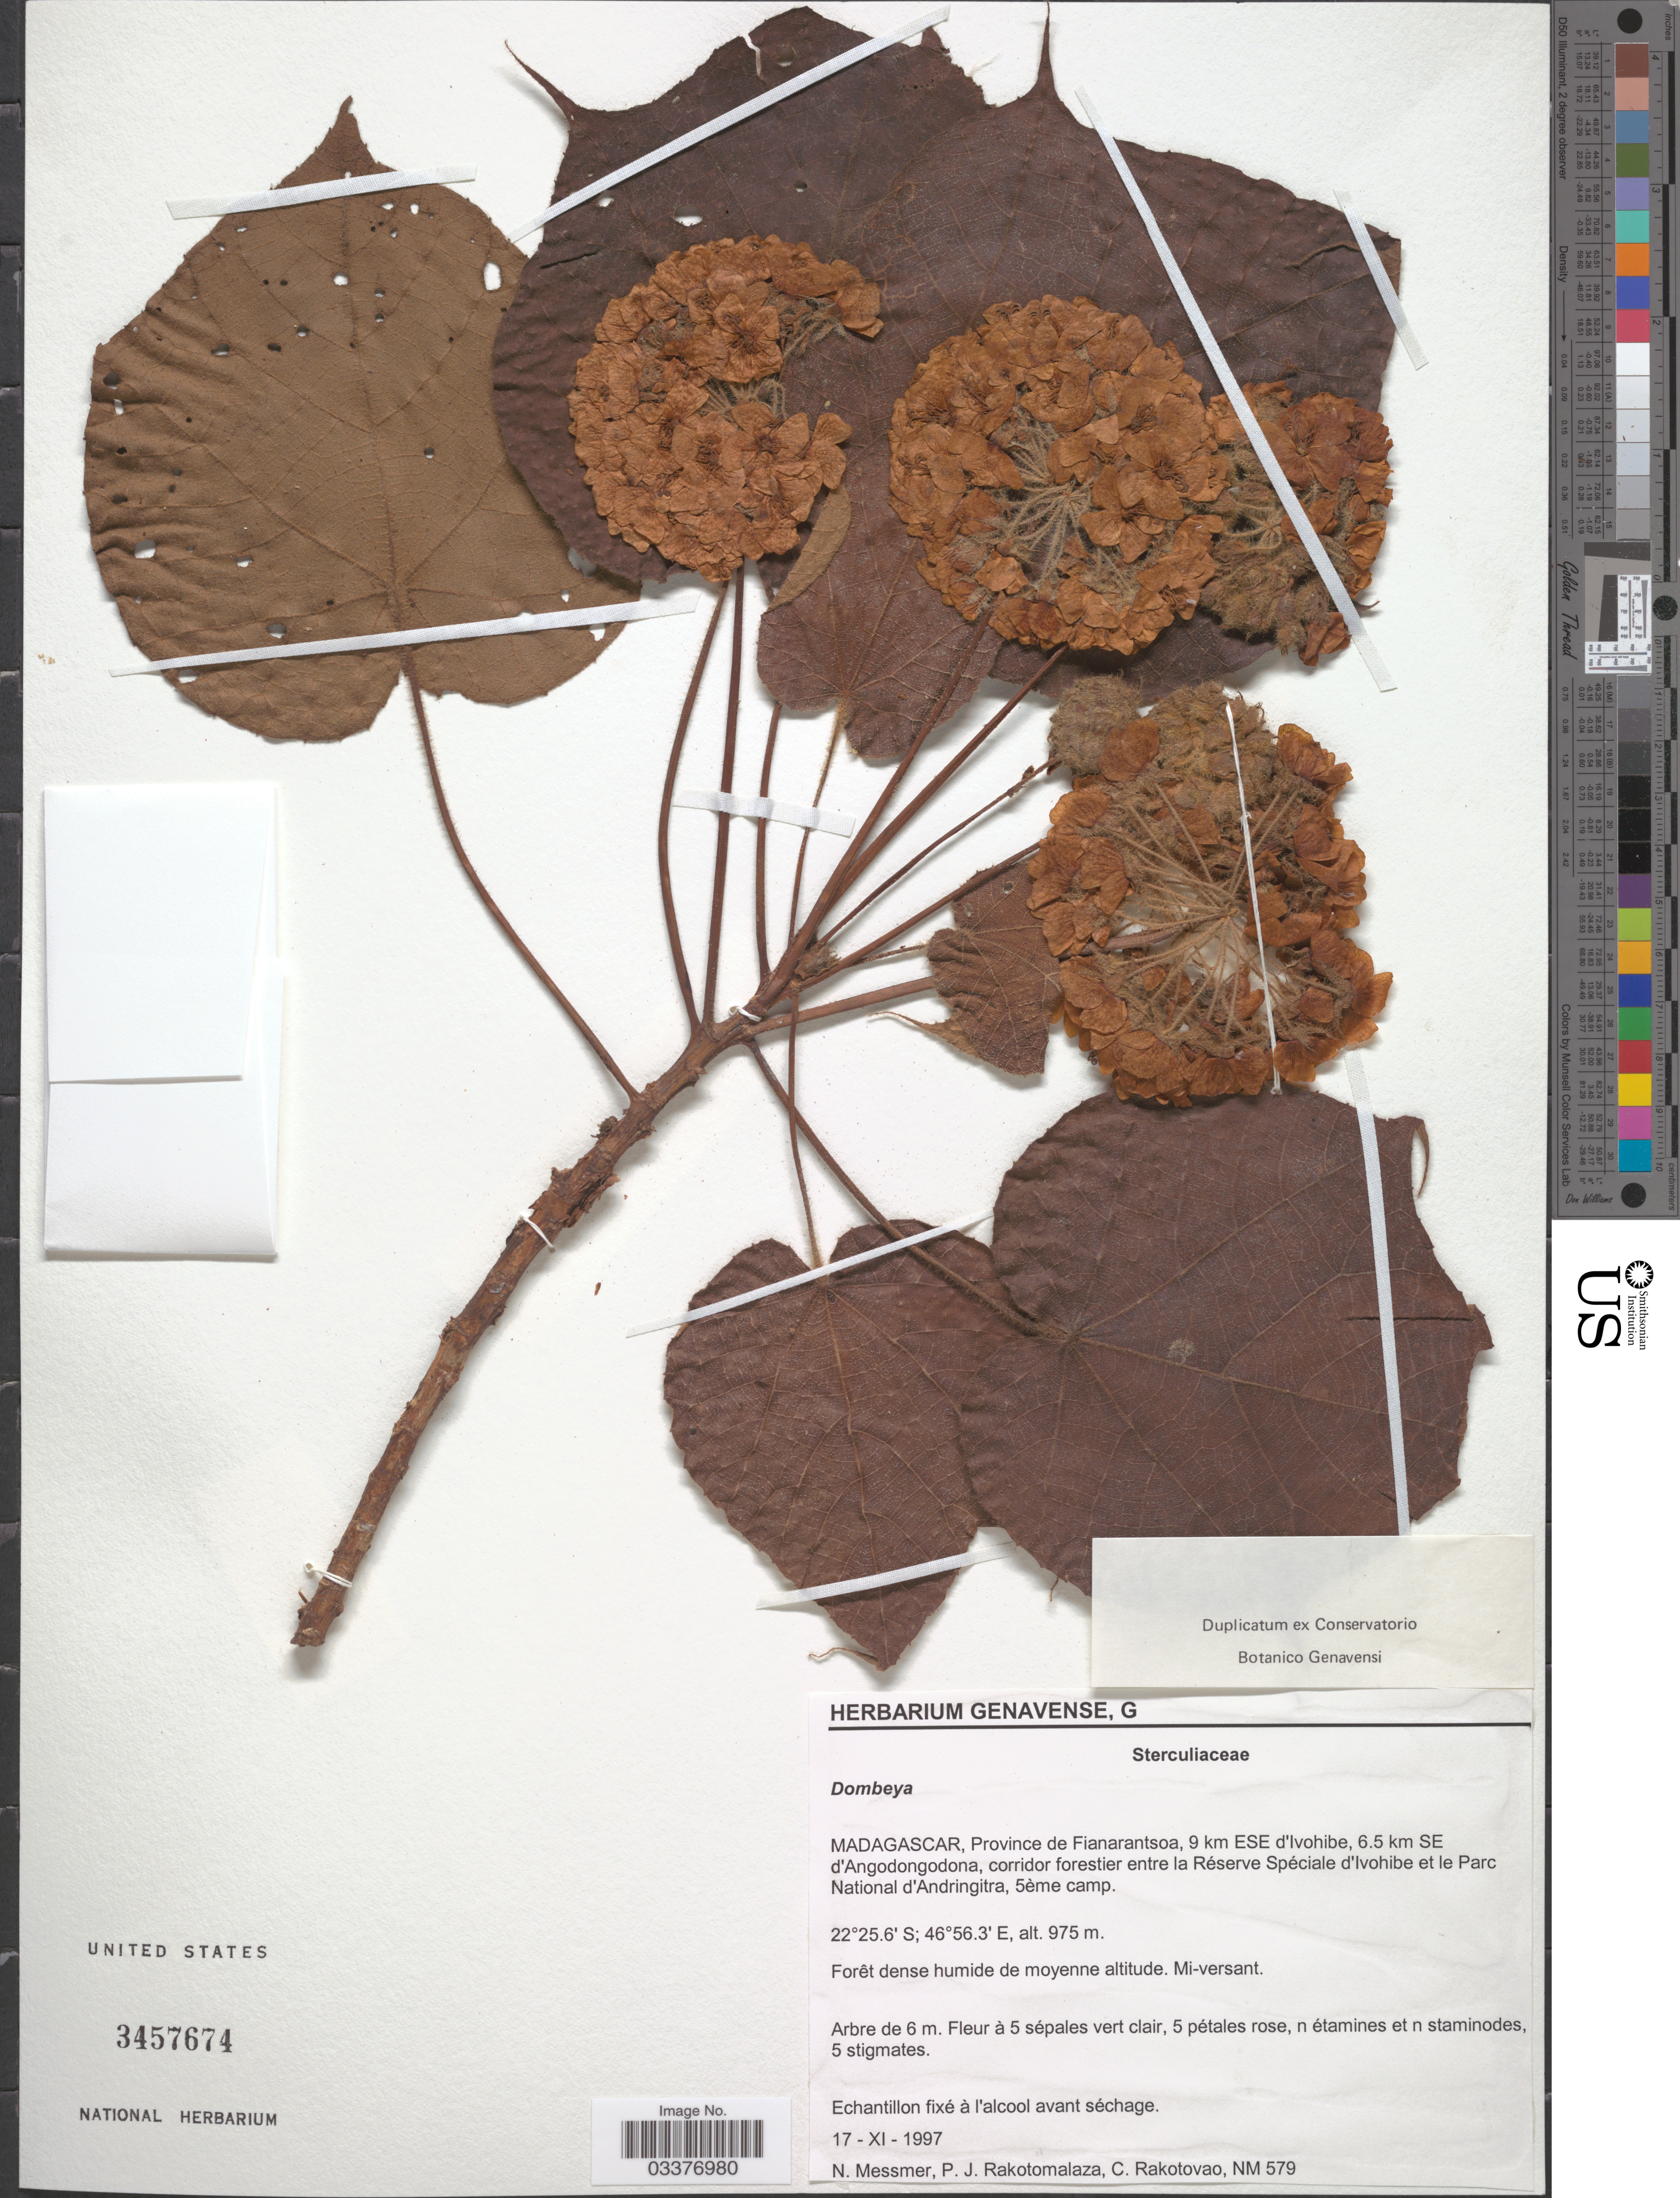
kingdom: Plantae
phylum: Tracheophyta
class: Magnoliopsida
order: Malvales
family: Malvaceae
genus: Dombeya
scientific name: Dombeya sp.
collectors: N. Messmer, P. J. Rakotomalaza & C. Rakotovao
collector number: NM 579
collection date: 1997-11-17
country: Madagascar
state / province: Ihorombe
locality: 9 km ESE d'Ivohibe, 6.5 km SE d'Angodongodona, corridor forestier entre la Réserve Spéciale d'Ivohibe et le Parc National d'Andringitra, 5éme camp.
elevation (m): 975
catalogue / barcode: US 3457674